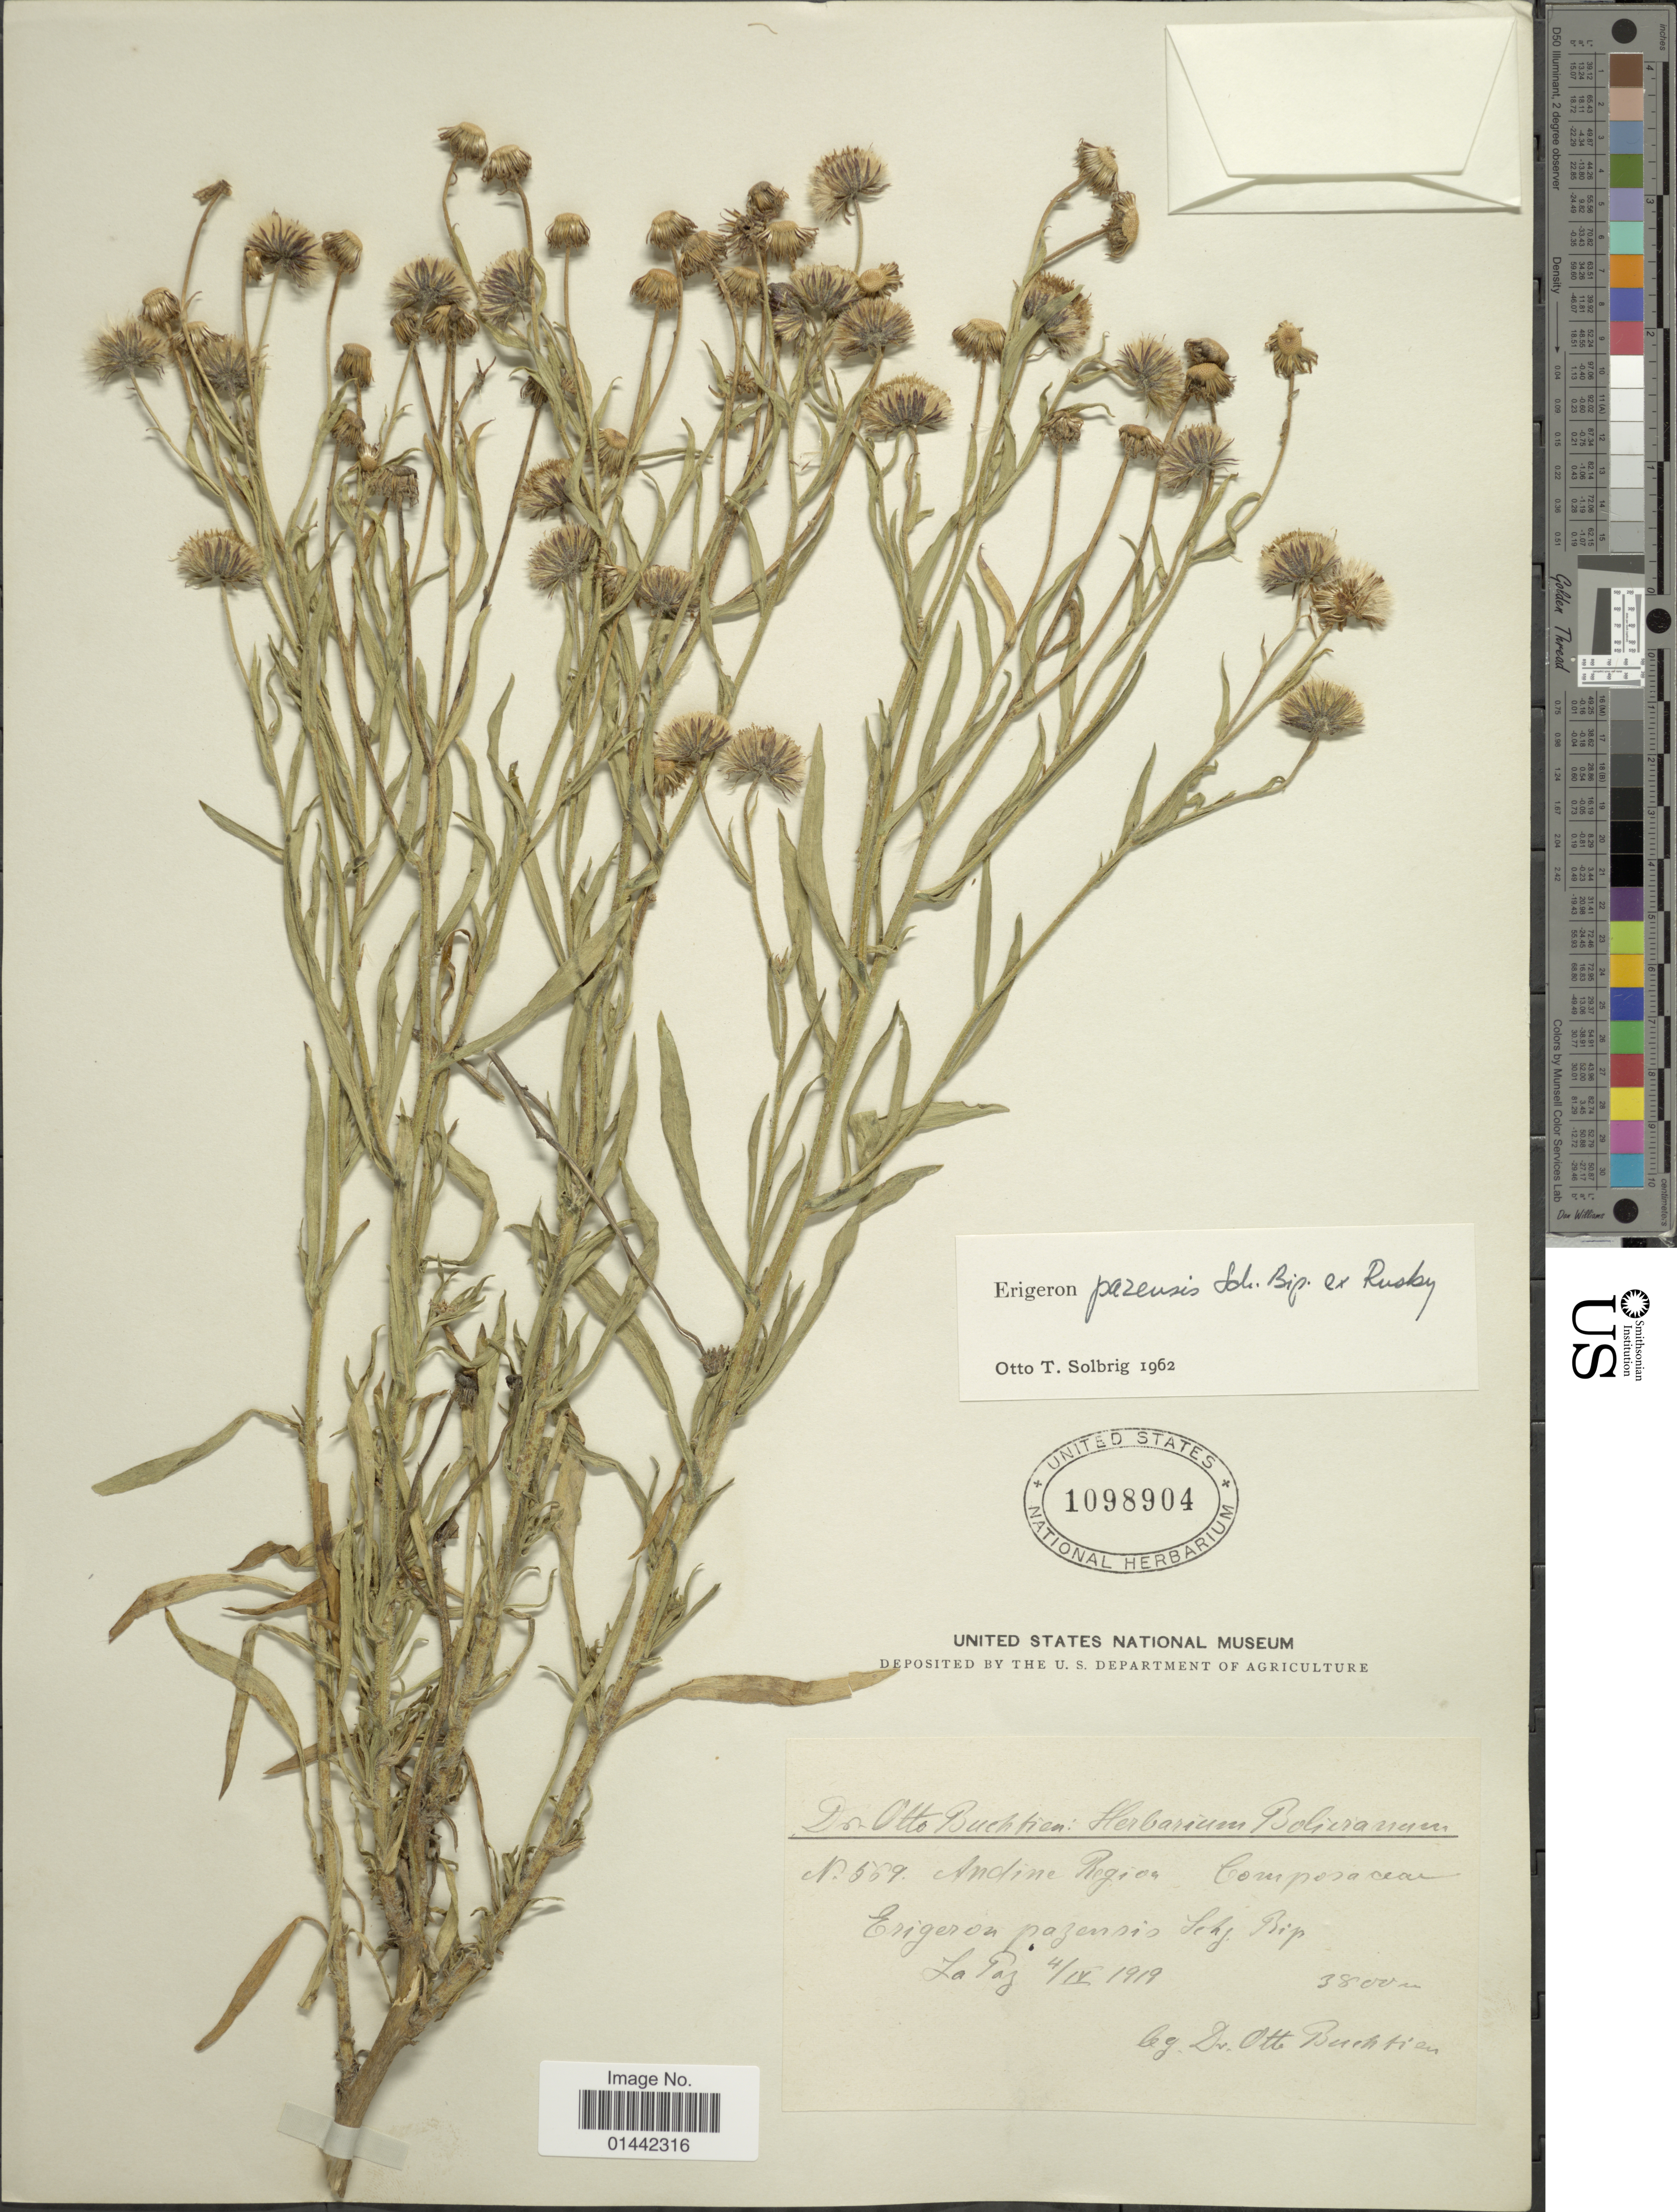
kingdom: Plantae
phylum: Tracheophyta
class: Magnoliopsida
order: Asterales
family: Asteraceae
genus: Erigeron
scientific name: Erigeron pazensis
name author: Sch. Bip. ex Rusby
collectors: O. Buchtien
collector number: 559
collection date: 1919-04-04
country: Bolivia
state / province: La Paz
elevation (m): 3800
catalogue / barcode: US 1098904